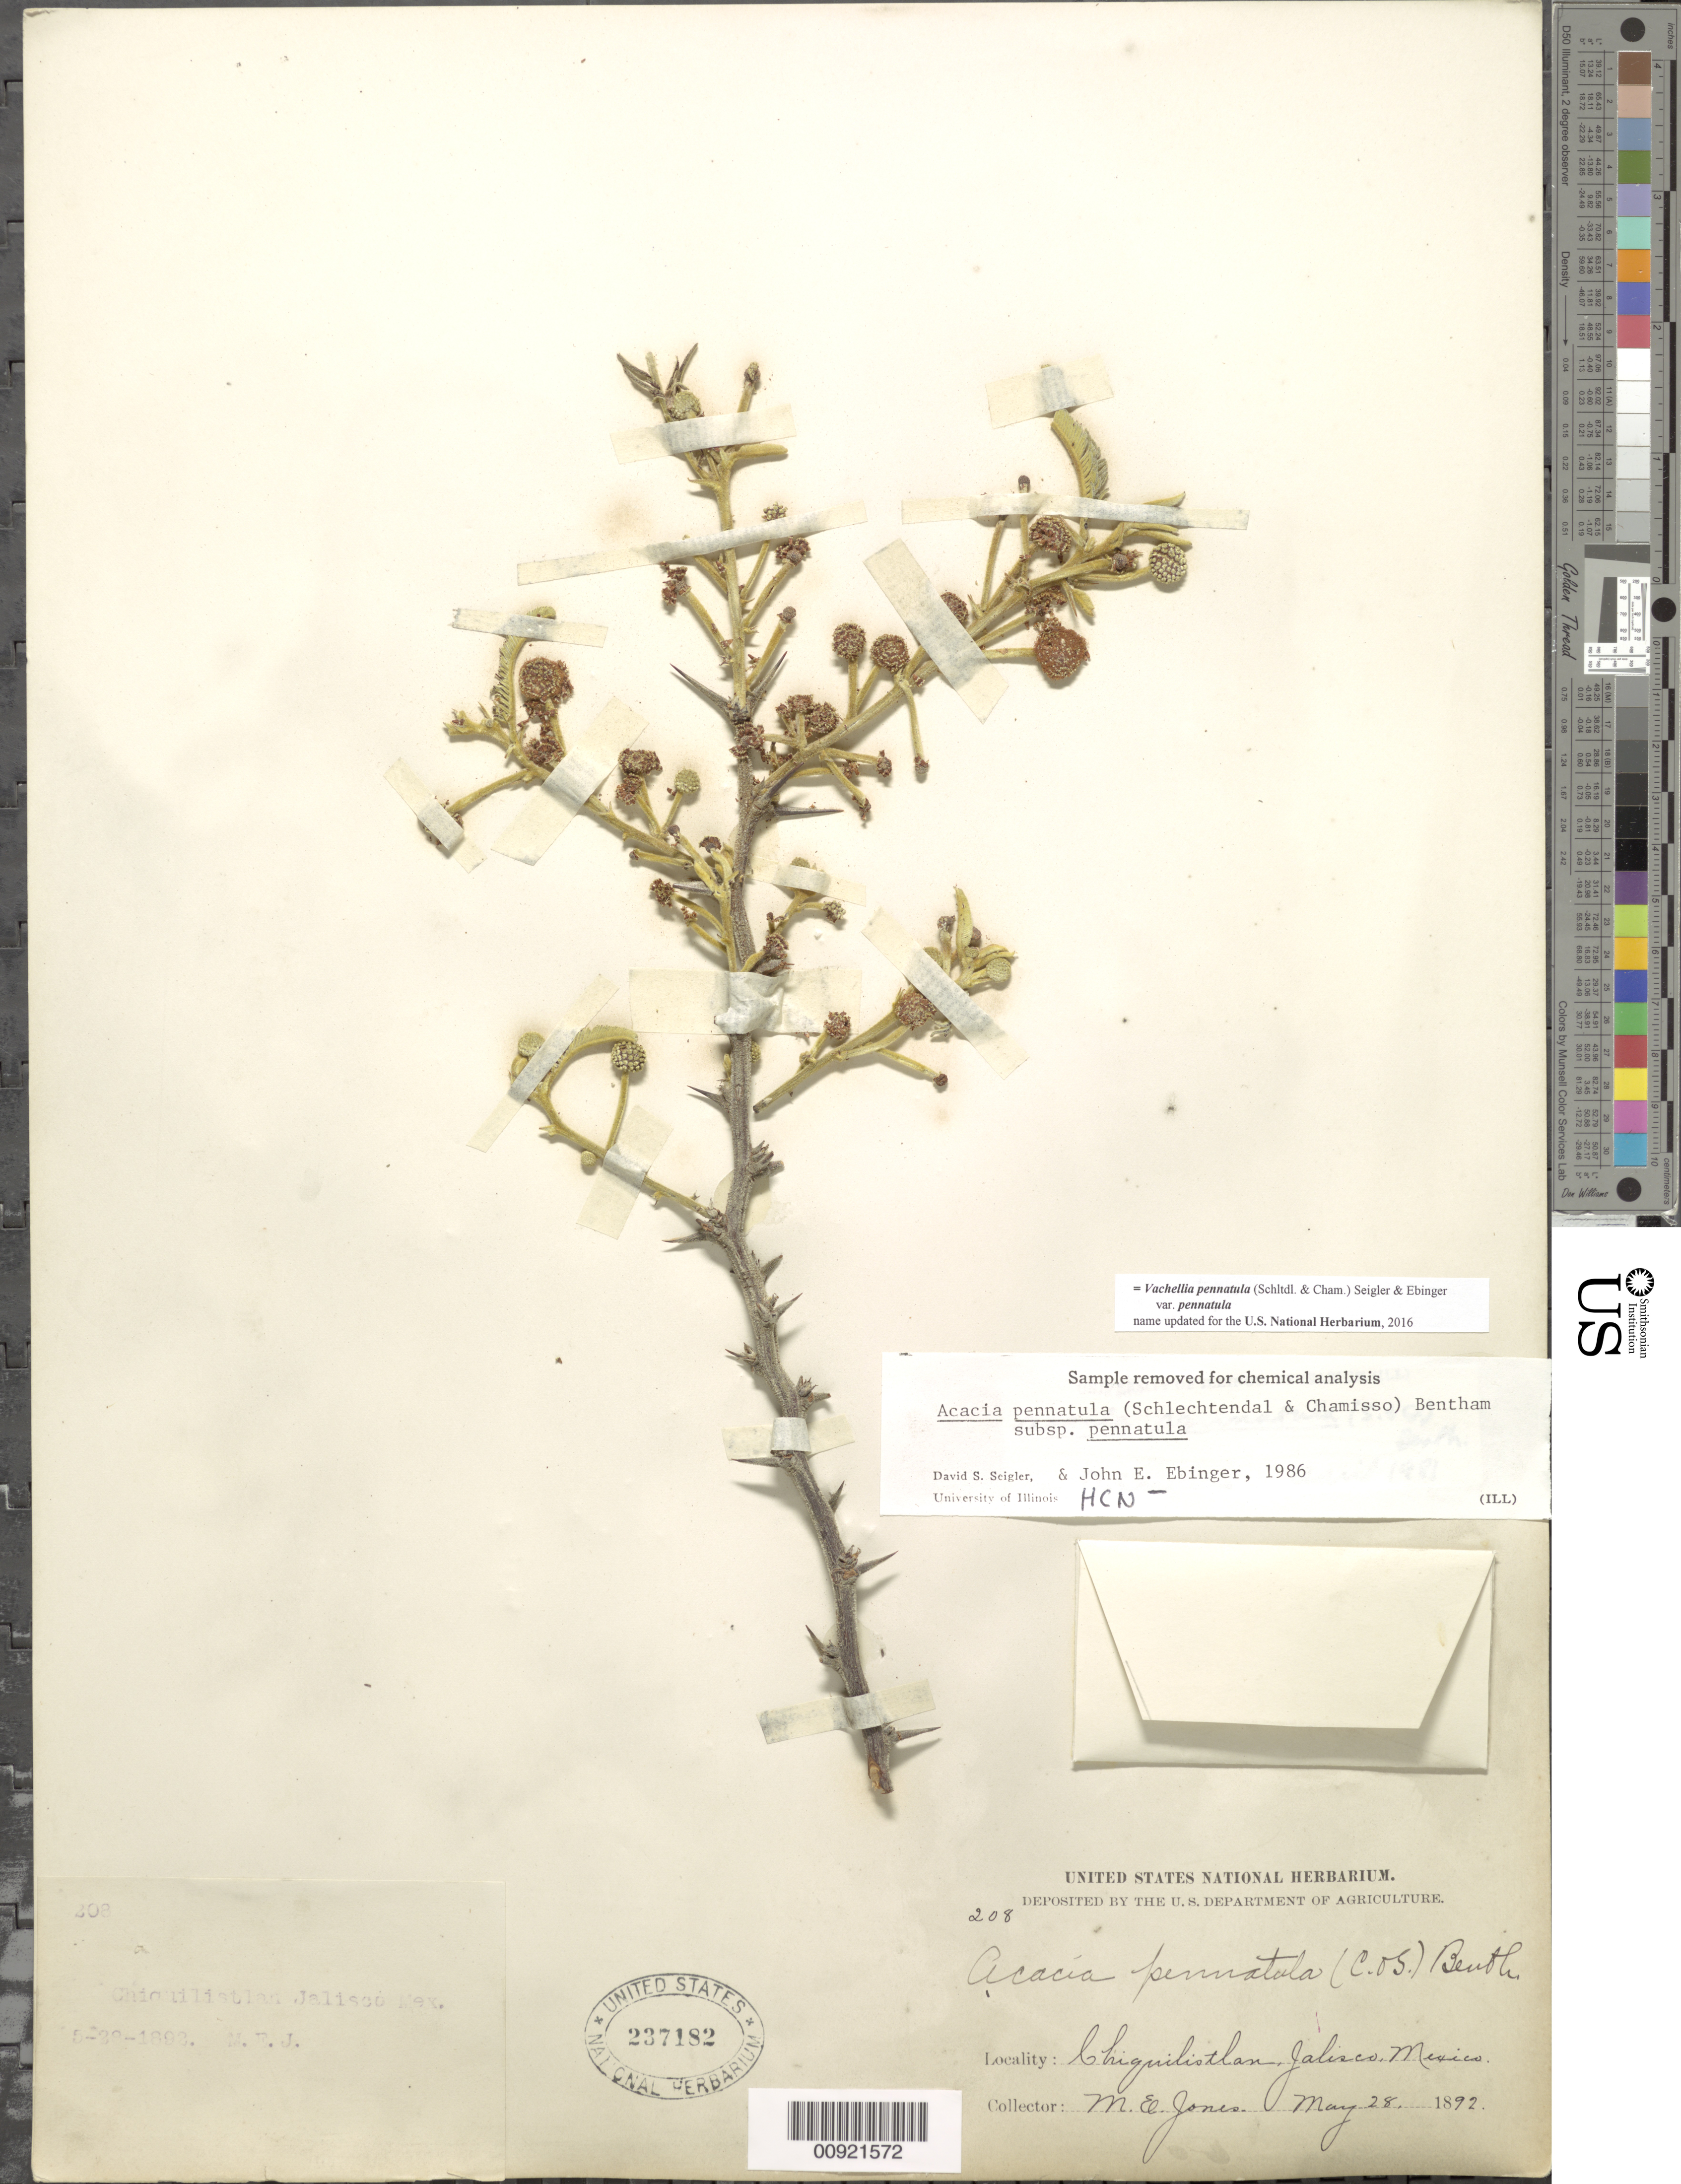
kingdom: Plantae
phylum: Tracheophyta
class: Magnoliopsida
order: Fabales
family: Fabaceae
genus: Vachellia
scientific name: Vachellia pennatula var. pennatula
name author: (Schltdl. & Cham.) Seigler & Ebinger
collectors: M. E. Jones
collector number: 208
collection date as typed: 28 May 1892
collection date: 1892-05-28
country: Mexico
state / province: Jalisco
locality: Chiquilistlan, Jalisco.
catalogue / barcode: US 237182